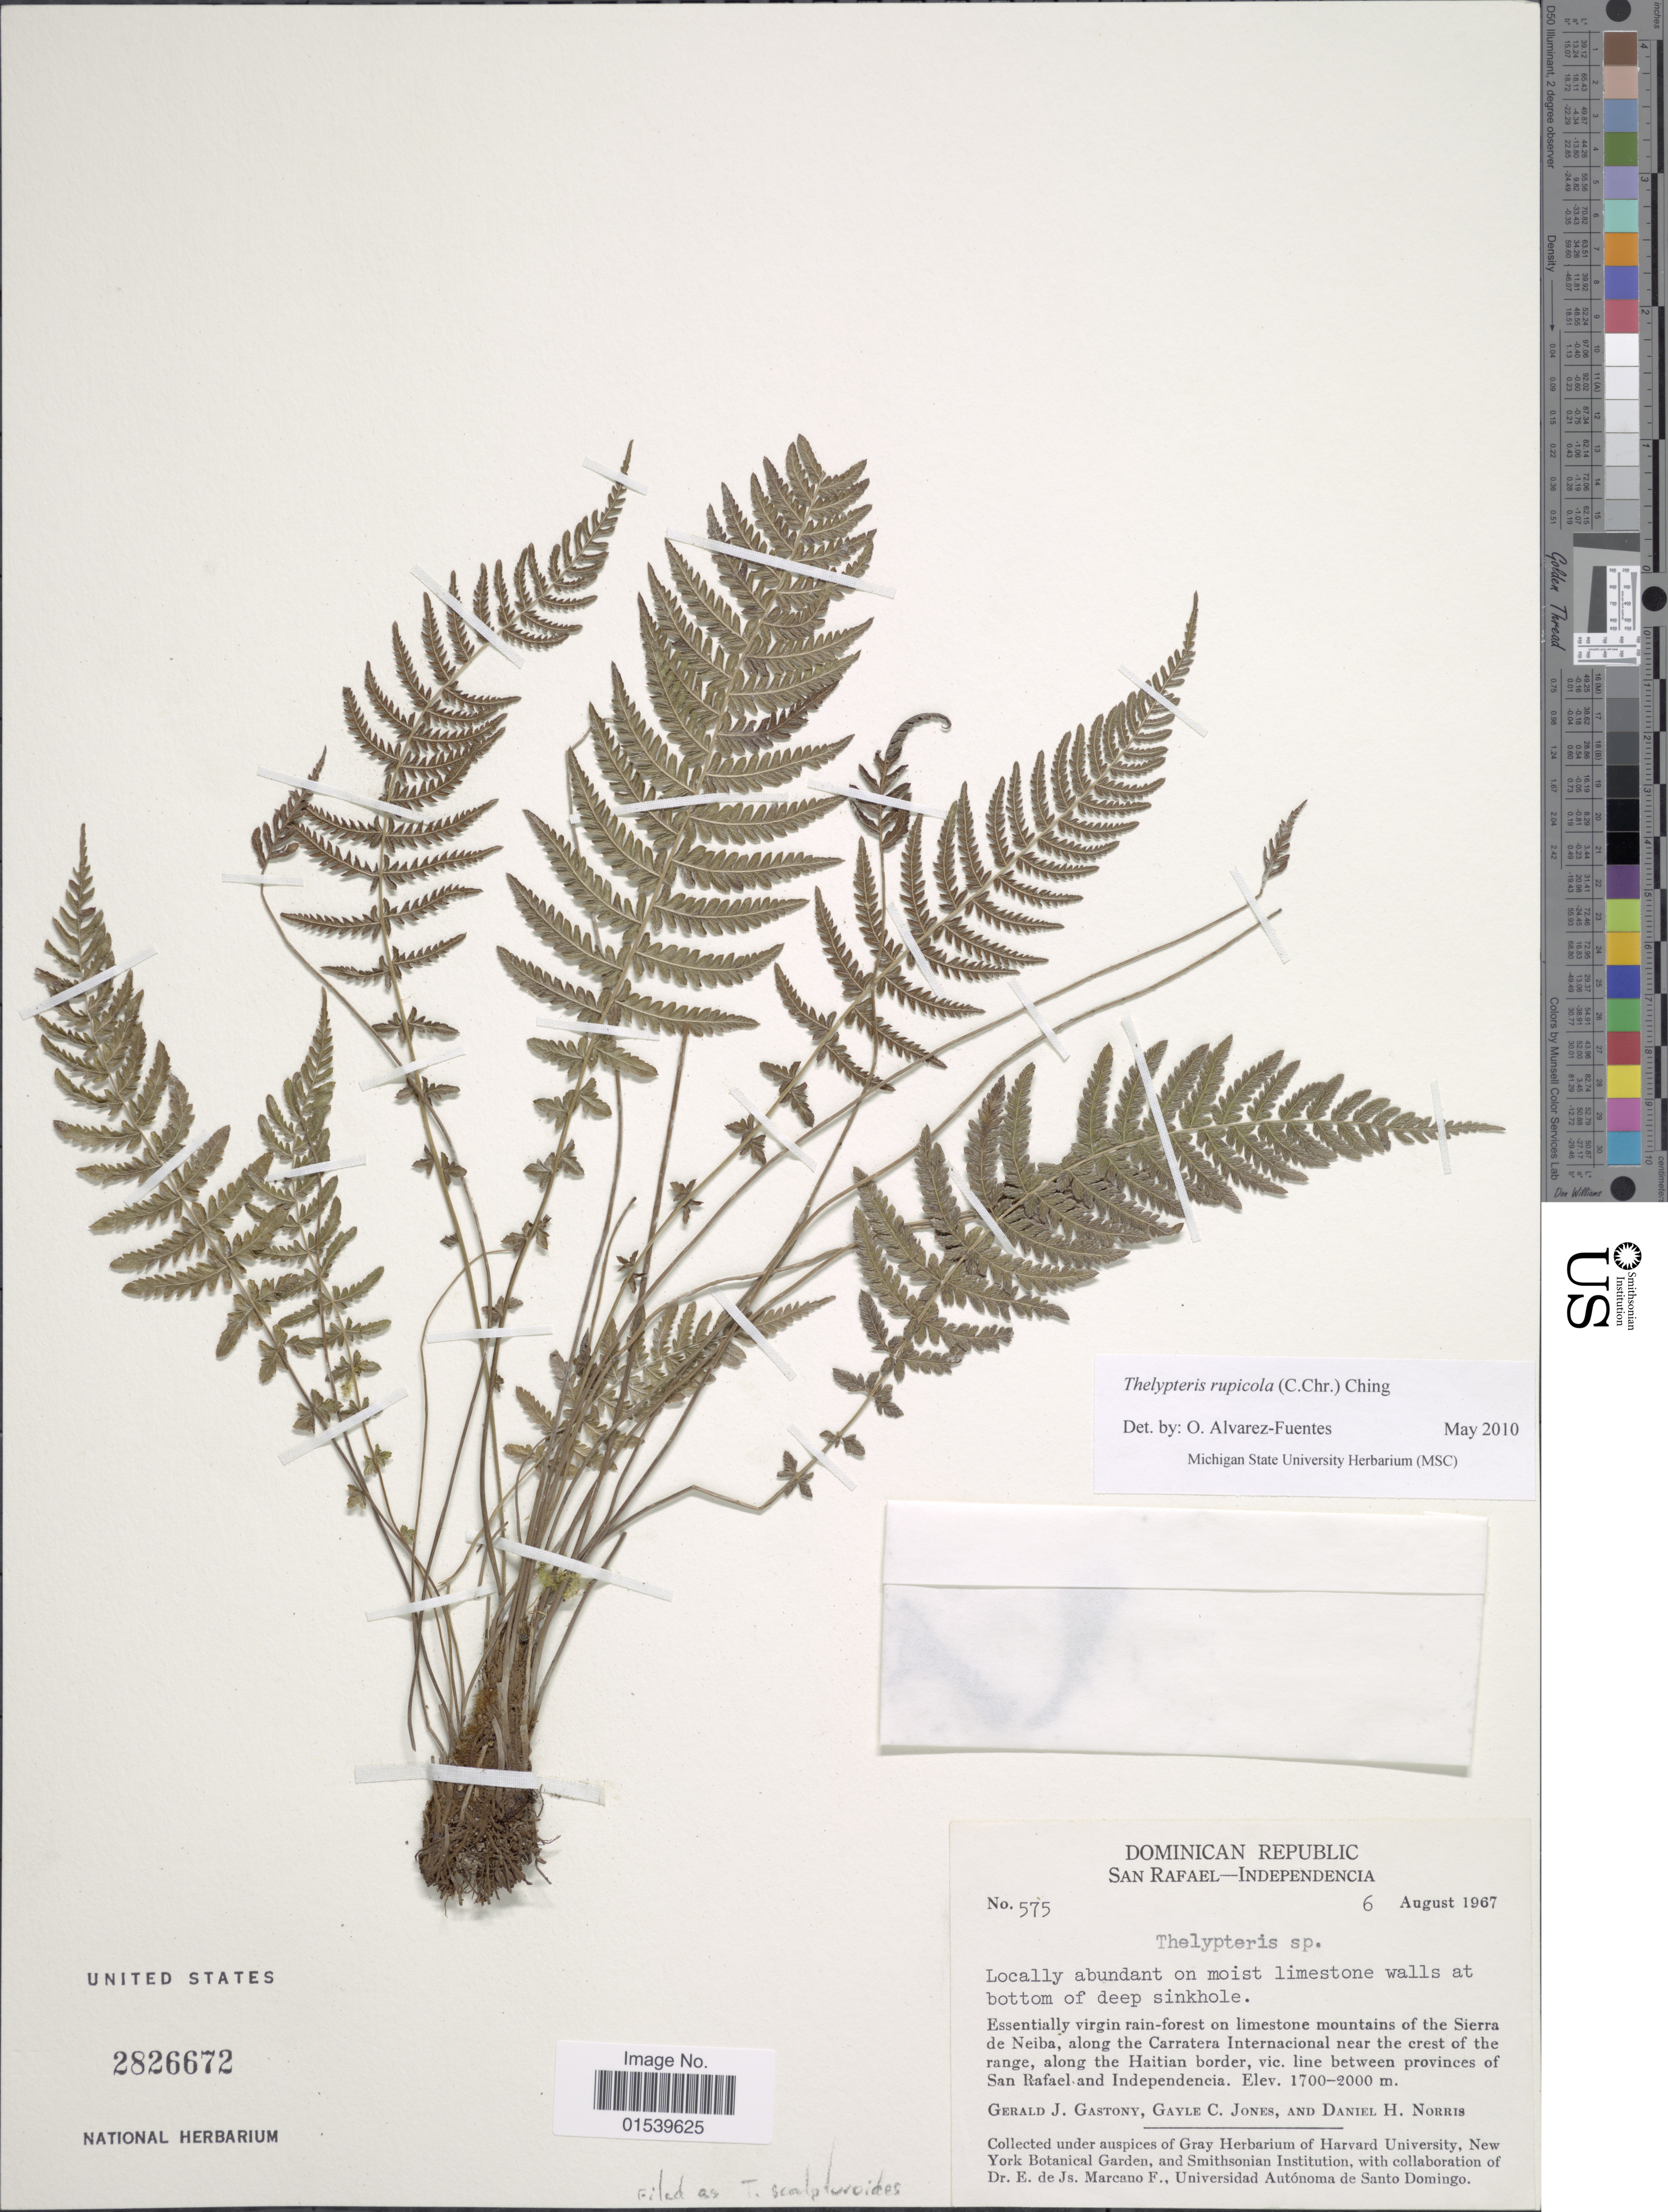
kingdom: Plantae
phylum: Tracheophyta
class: Polypodiopsida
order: Polypodiales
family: Thelypteridaceae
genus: Amauropelta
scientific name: Amauropelta rupicola (C. Chr.) comb. nov., ined 2015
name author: (C. Chr.)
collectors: G. Gastony, G. C. Jones & D. H. Norris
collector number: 575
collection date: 1967-08-06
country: Dominican Republic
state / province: Independencia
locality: San Rafael-Independencia, on limestone mountains of the Sierra de neiba, along the Carratera Internacional near the crest of the range, along the Haitian border, vic., line between provinces of San Rafael and Independencia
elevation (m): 1700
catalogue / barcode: US 2826672